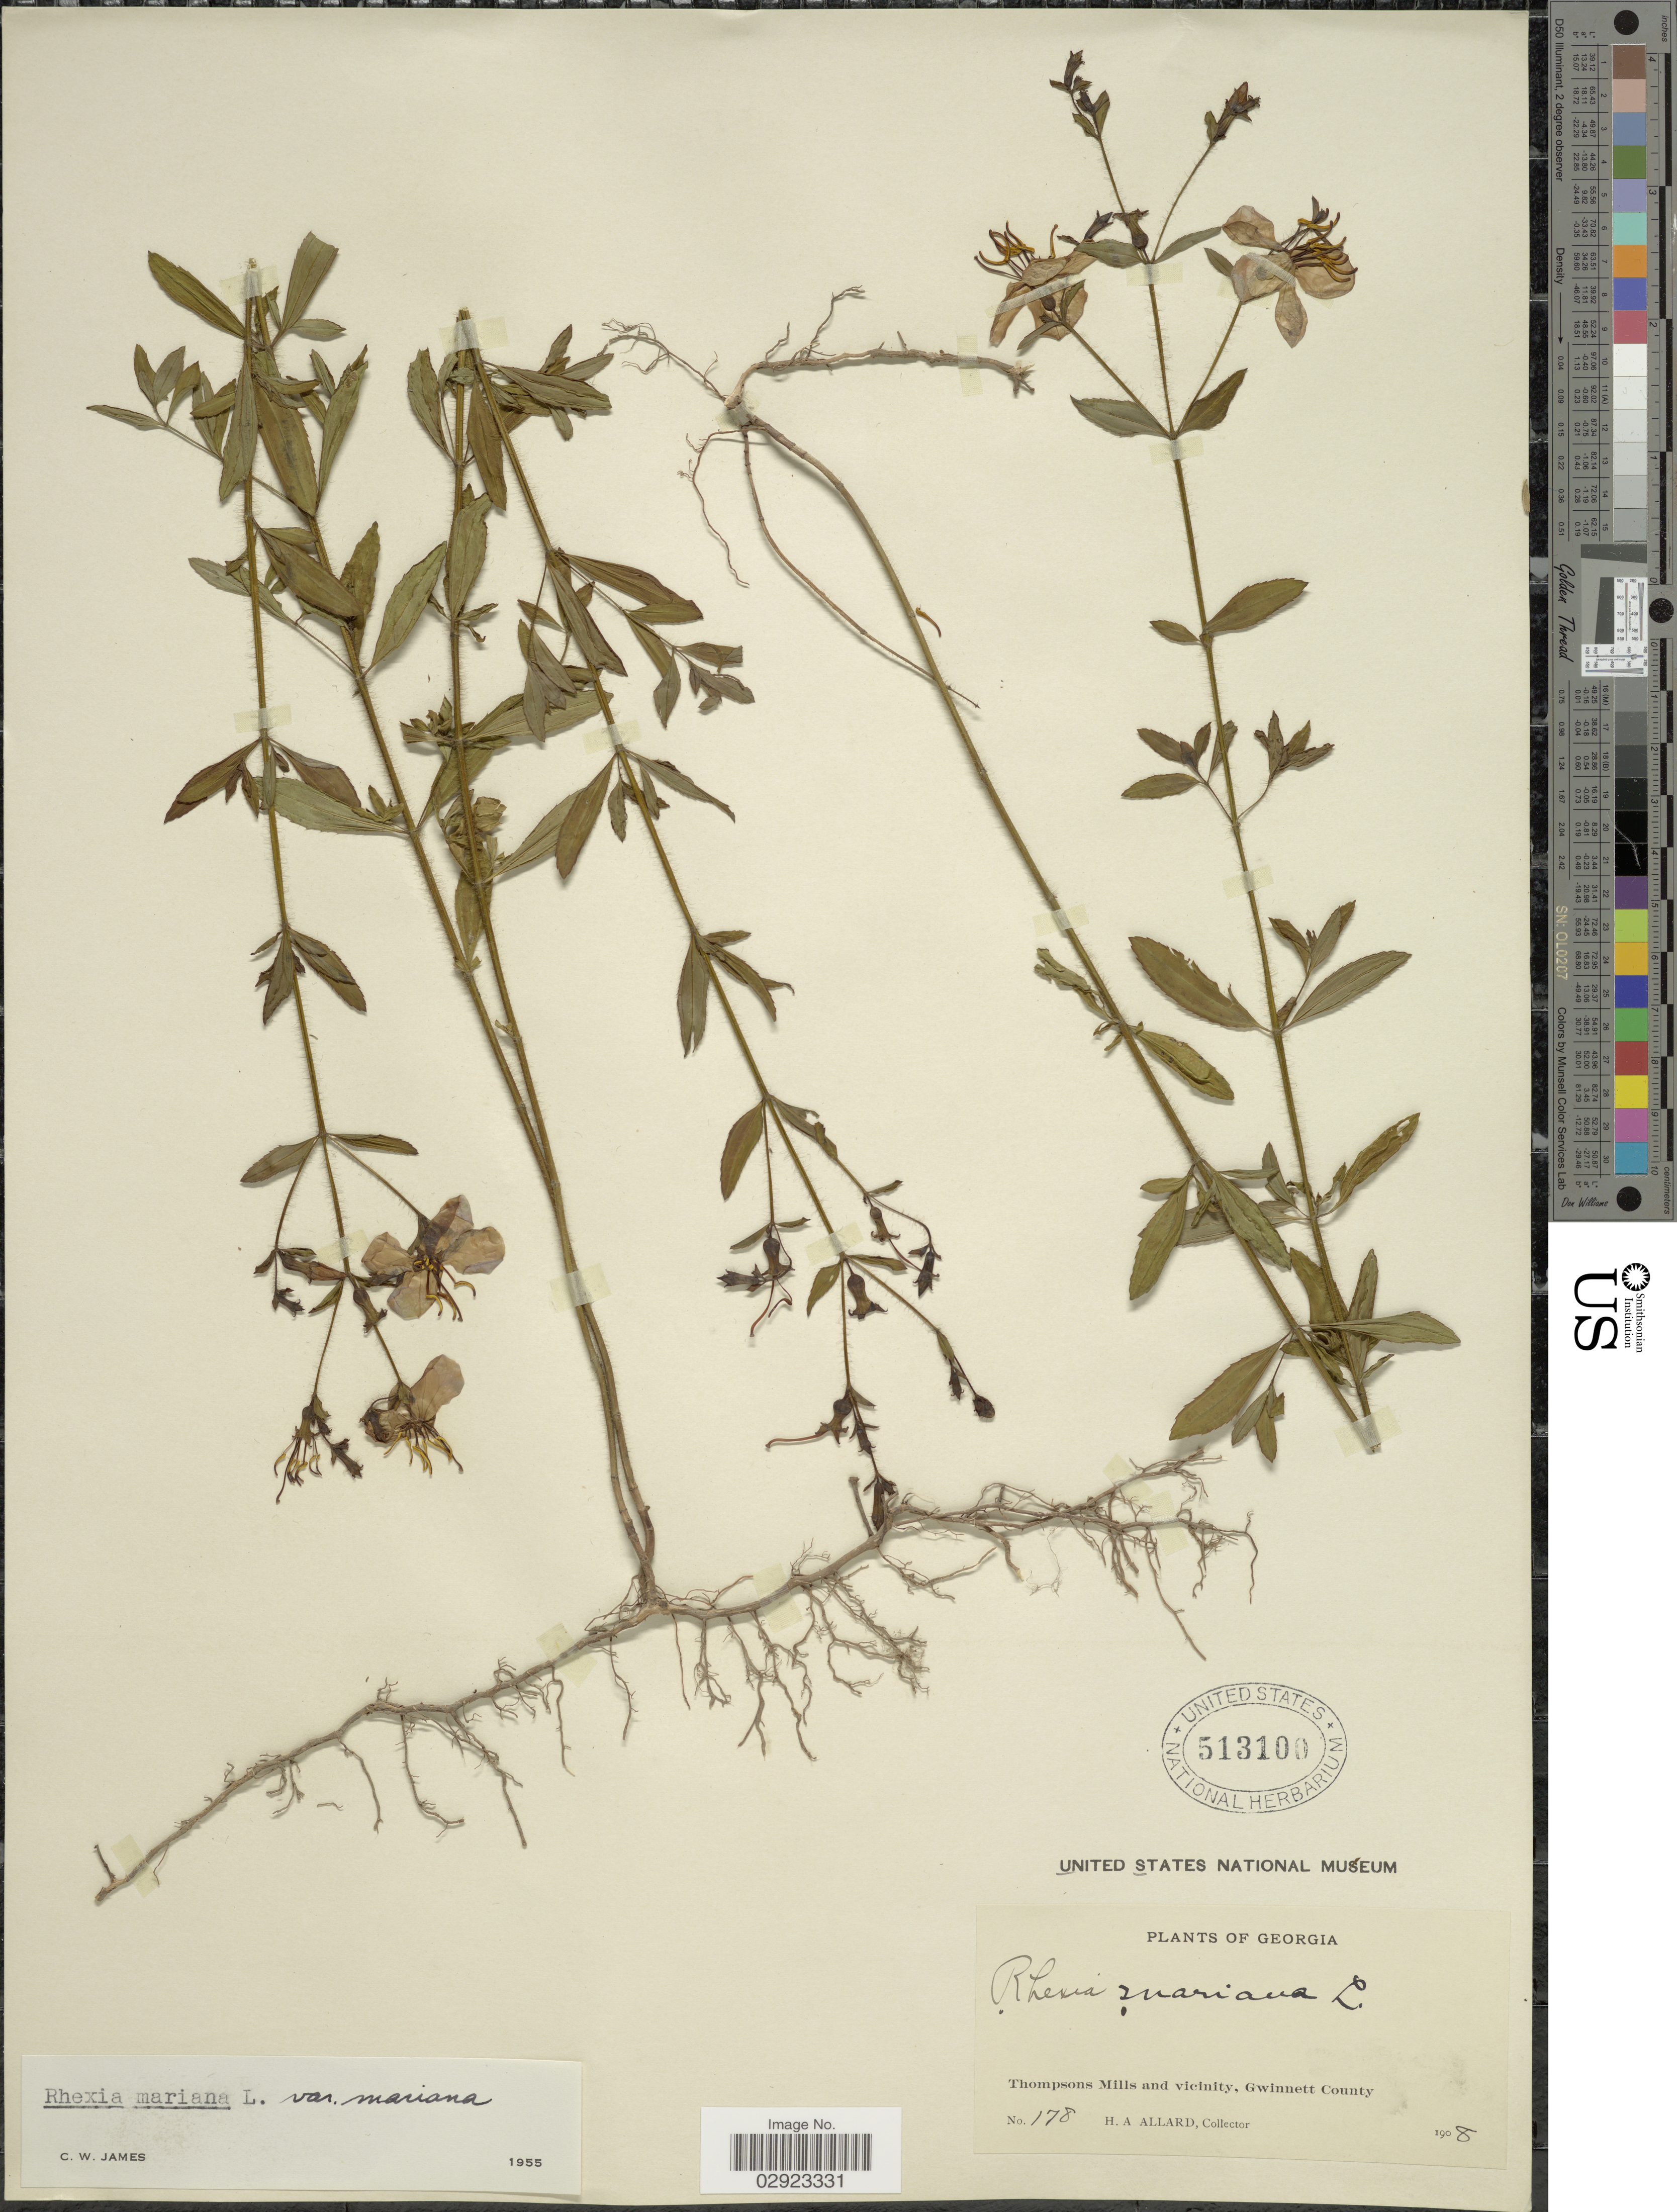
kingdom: Plantae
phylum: Tracheophyta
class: Magnoliopsida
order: Myrtales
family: Melastomataceae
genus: Rhexia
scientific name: Rhexia mariana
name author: L.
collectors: H. A. Allard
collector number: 178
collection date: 1908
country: United States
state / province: Georgia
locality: Thompsons Mills and vicinity, Gwinnett County.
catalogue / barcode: US 513100